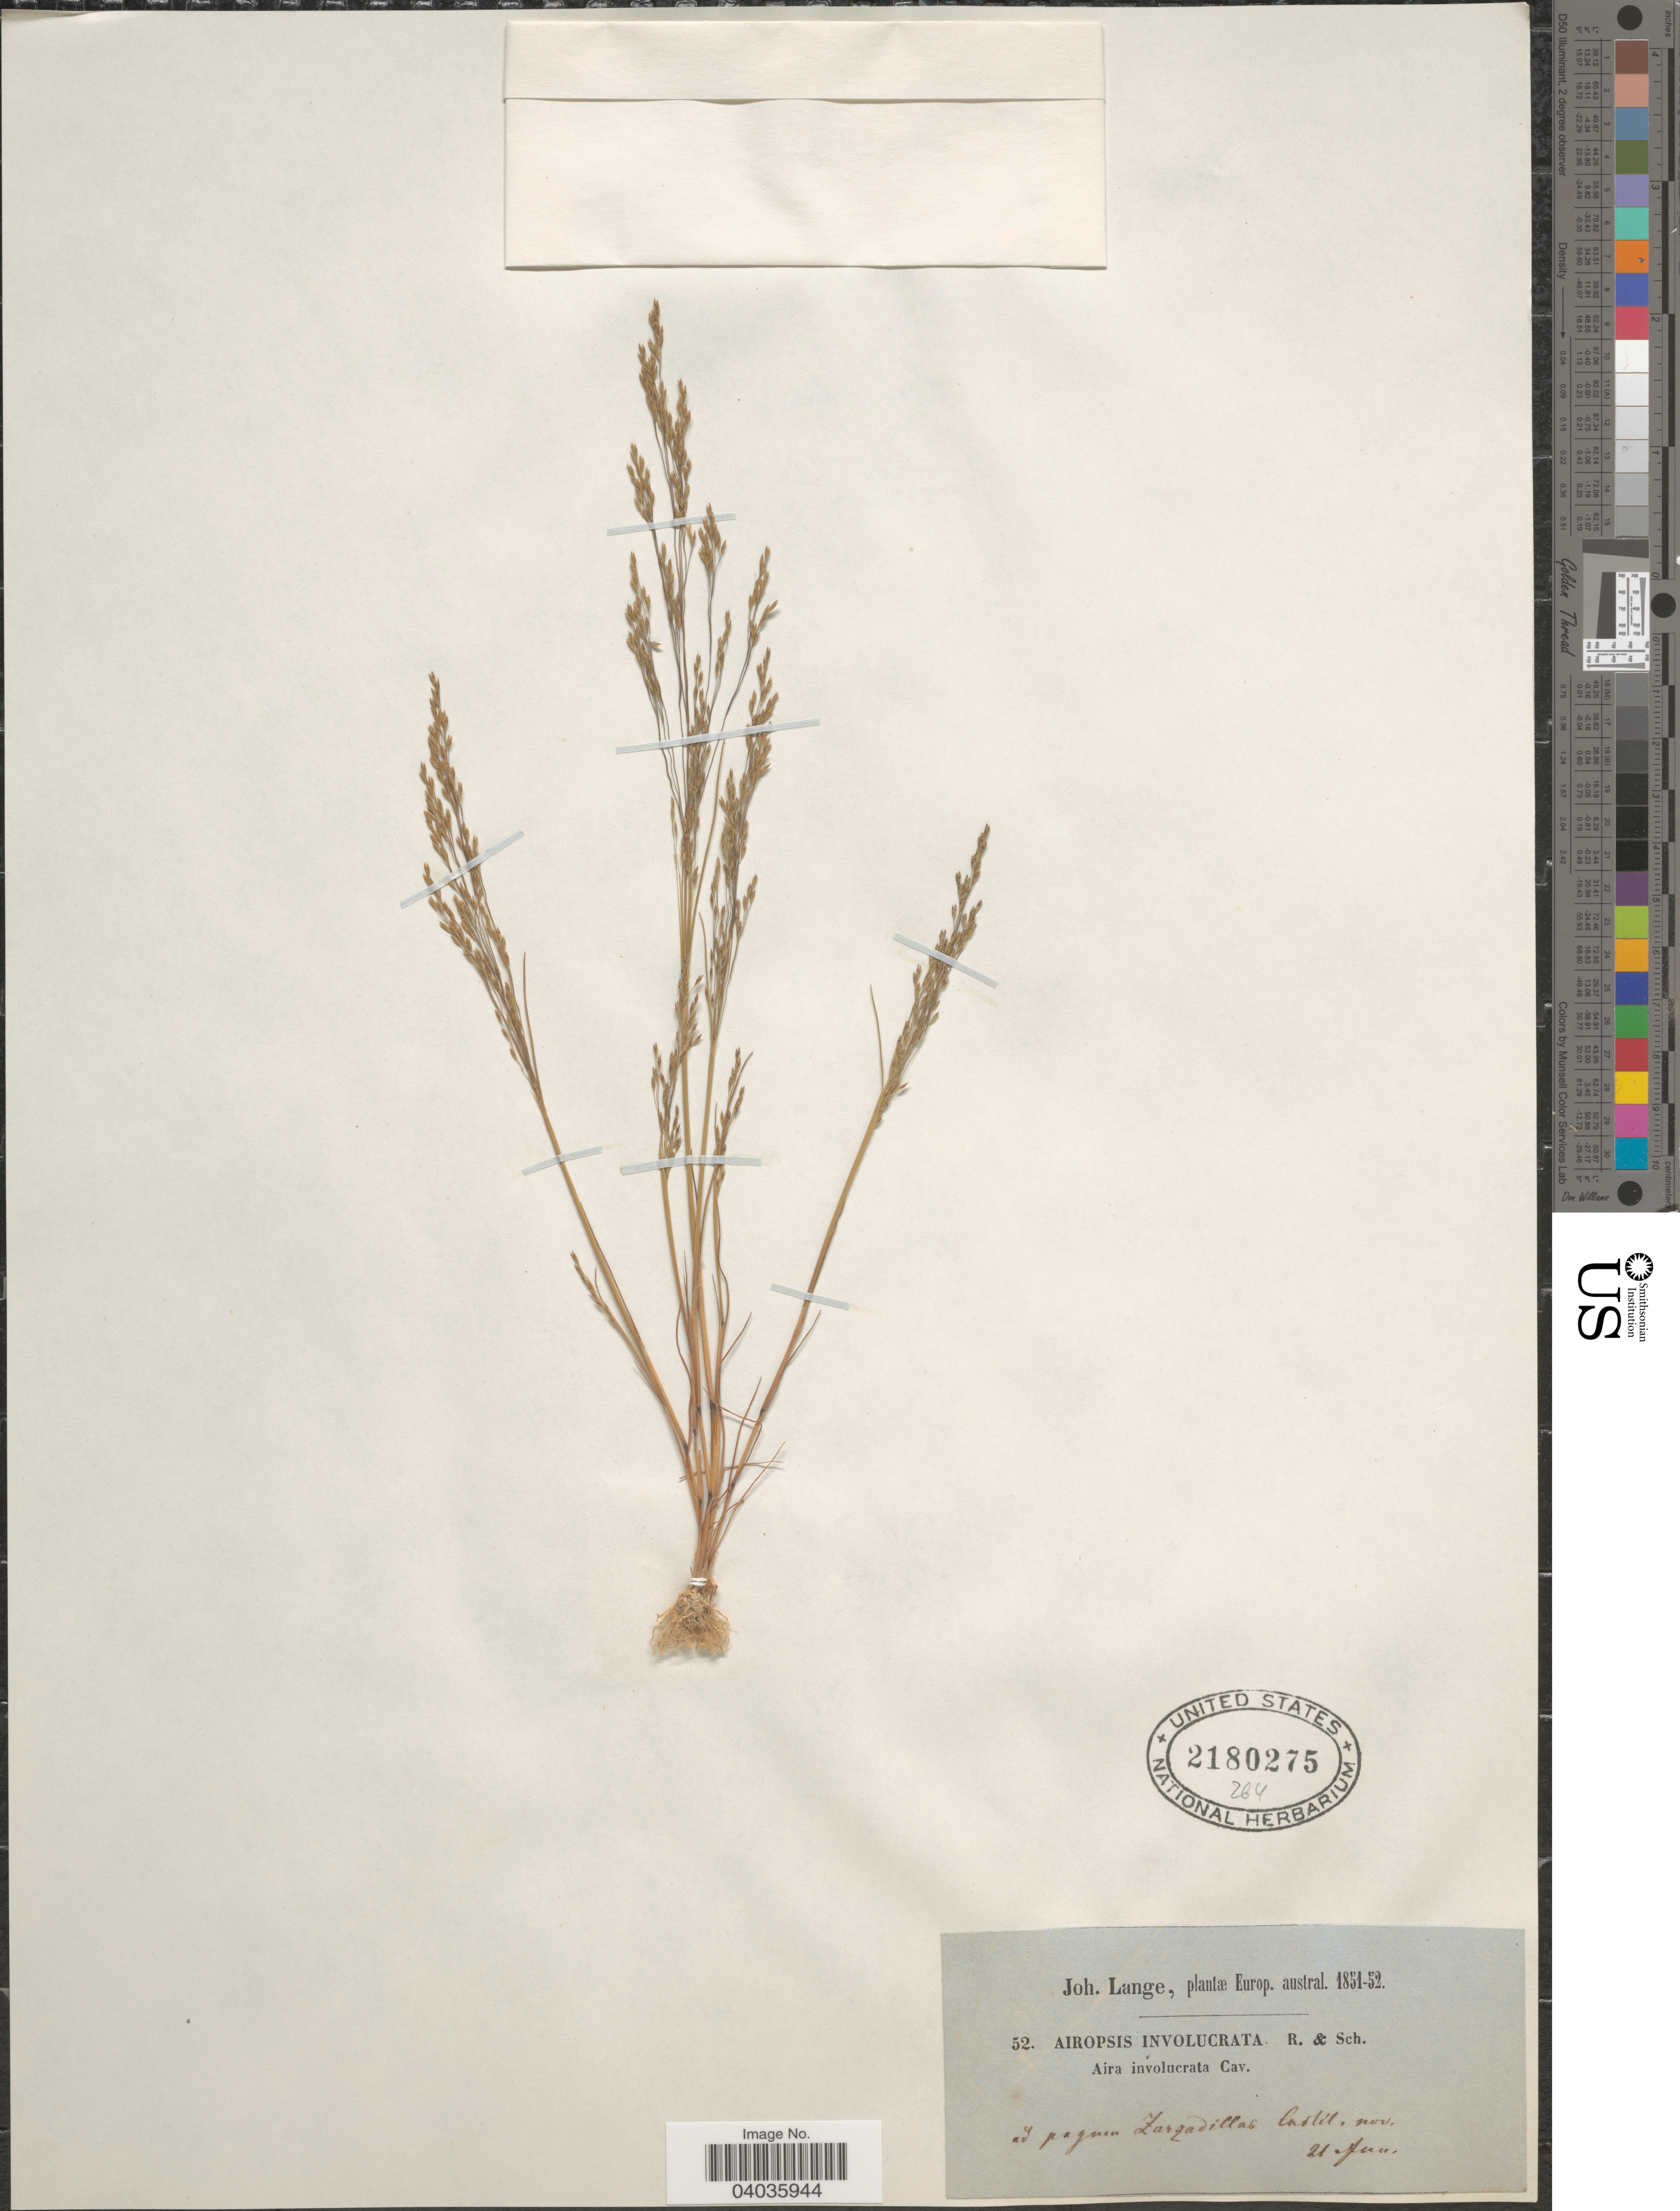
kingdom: Plantae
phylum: Tracheophyta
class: Liliopsida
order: Poales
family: Poaceae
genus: Aira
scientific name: Aira praecox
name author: L.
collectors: J. M. C. Lange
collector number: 52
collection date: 1851-06-21/1852-06-21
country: Spain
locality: Europ. austral. In pagum Zarzadillas Castil, nov.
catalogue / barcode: US 2180275